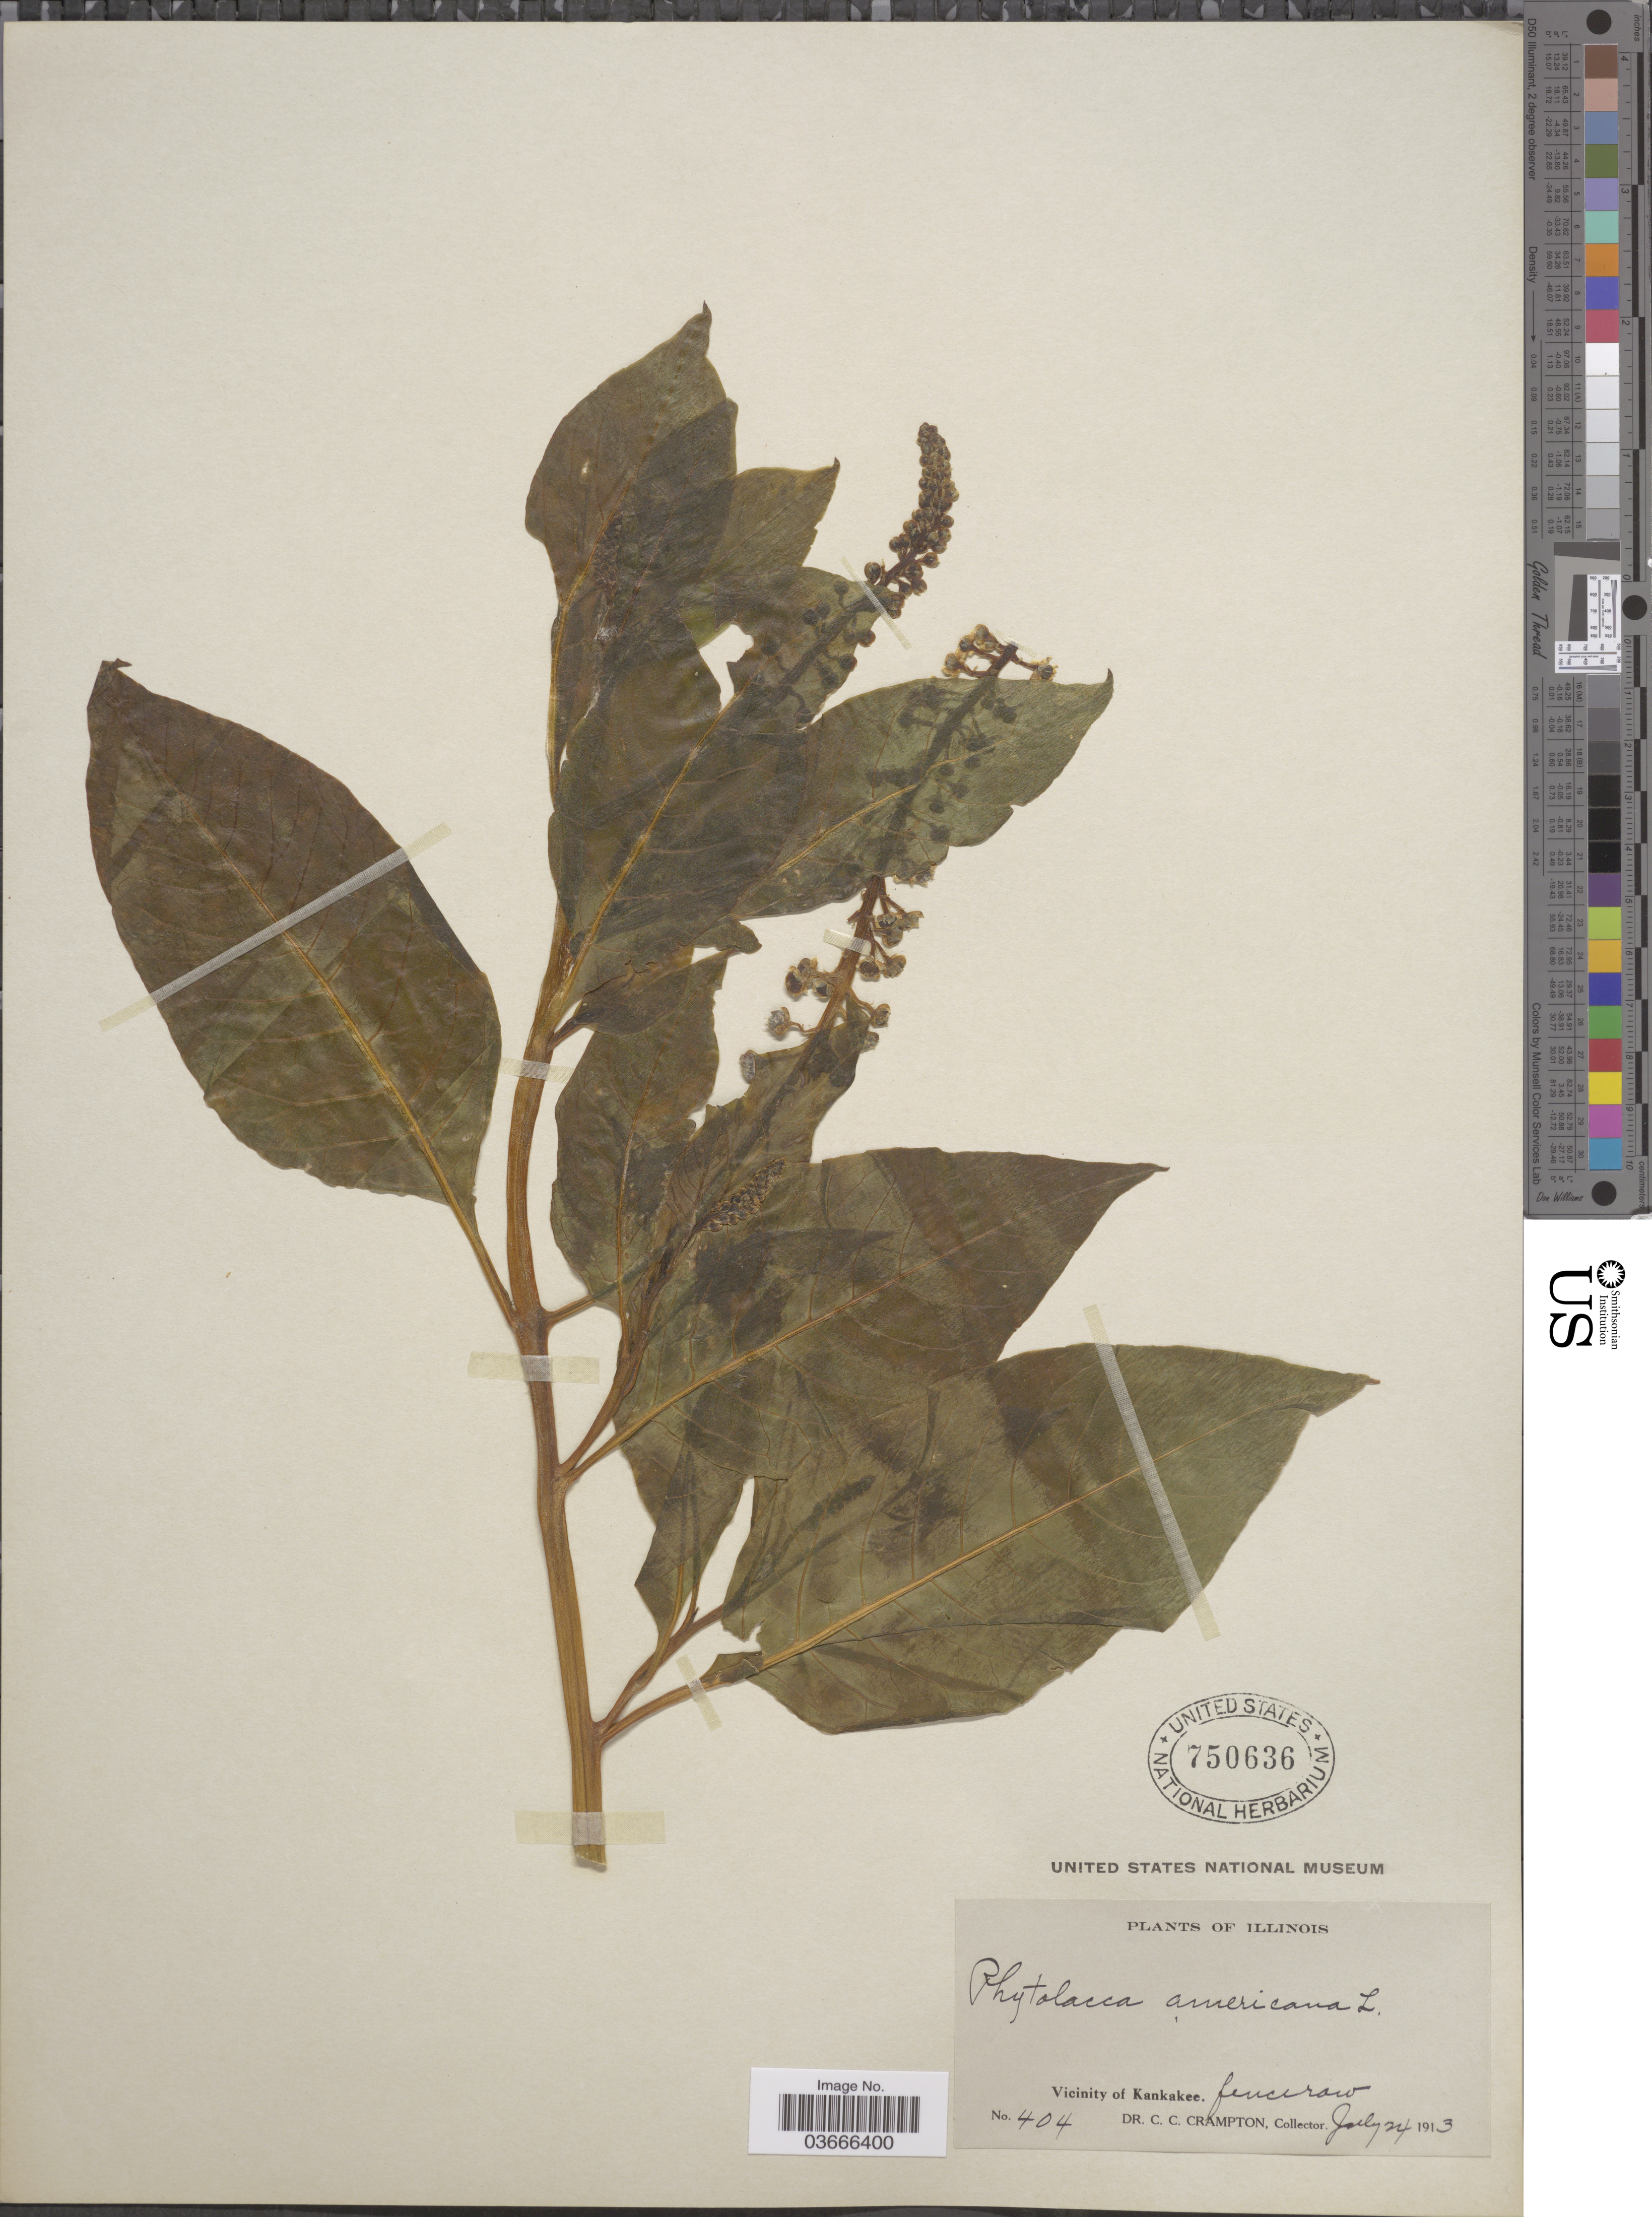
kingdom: Plantae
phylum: Tracheophyta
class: Magnoliopsida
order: Caryophyllales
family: Phytolaccaceae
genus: Phytolacca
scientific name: Phytolacca americana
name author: L.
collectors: C. Crampton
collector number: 404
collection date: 1913-07-24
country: United States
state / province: Illinois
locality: Vicinity of Kankakee. Fencerow.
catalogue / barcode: US 750636